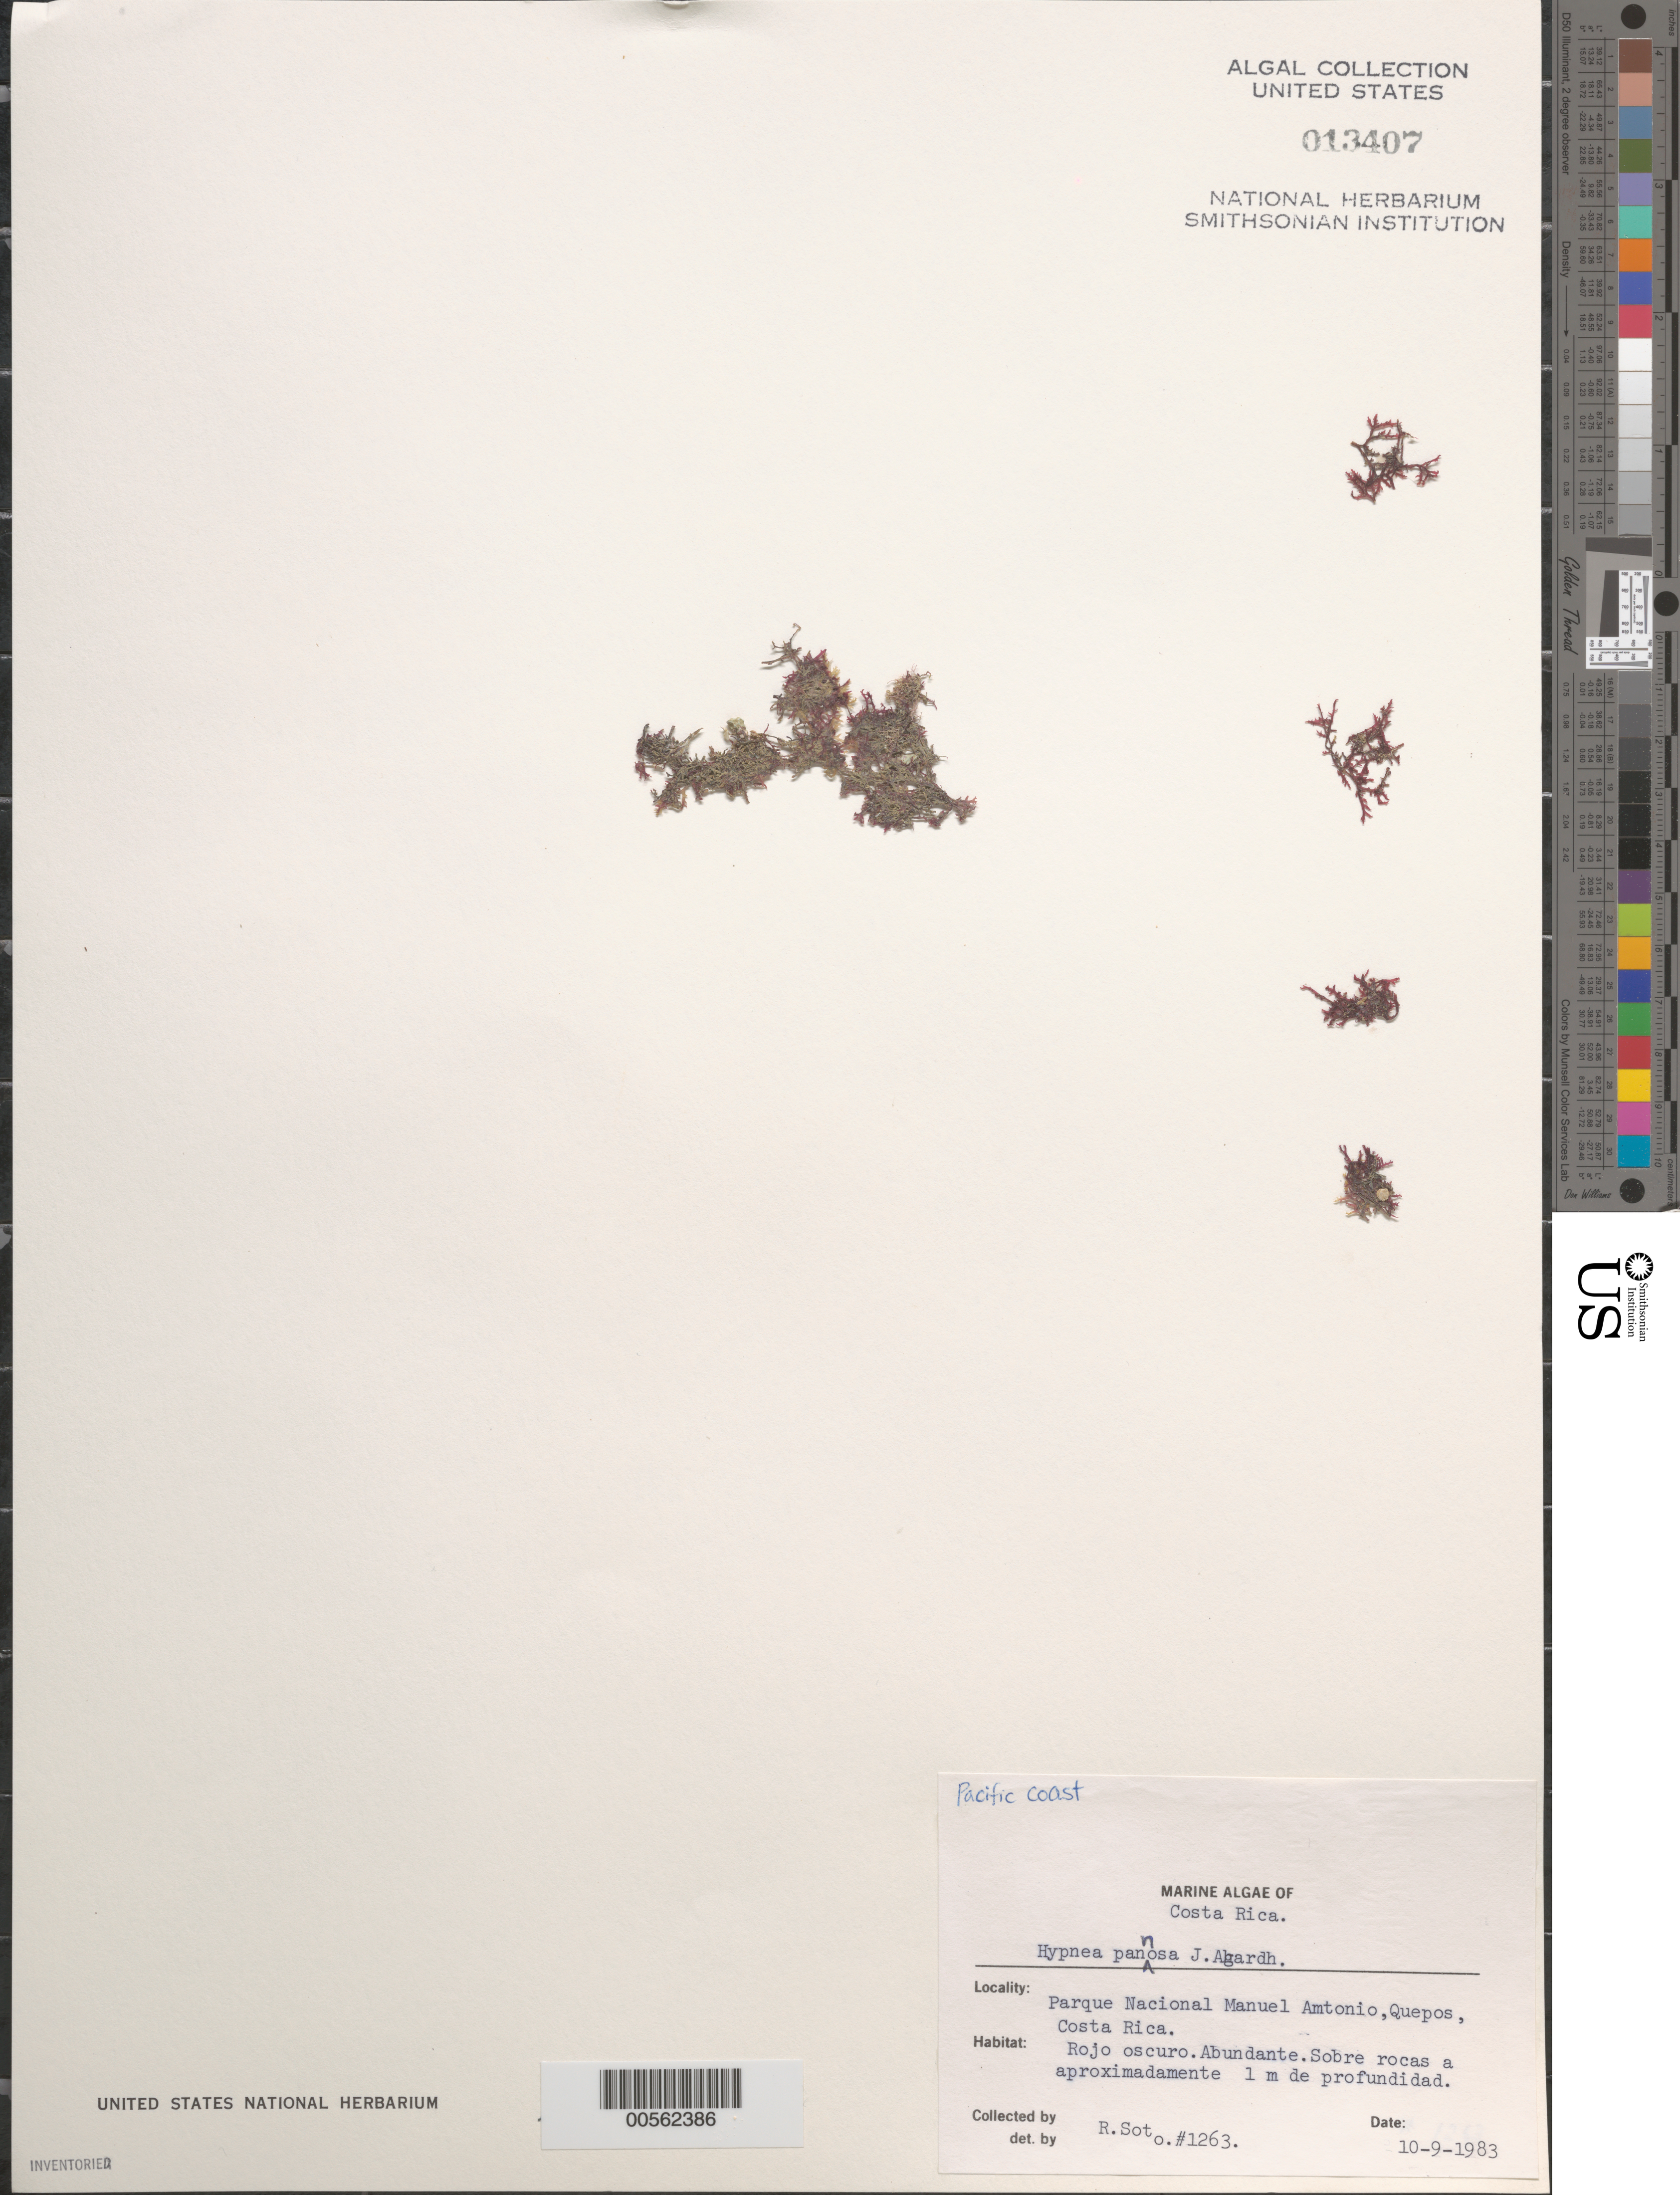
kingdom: Plantae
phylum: Rhodophyta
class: Florideophyceae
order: Gigartinales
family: Cystocloniaceae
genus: Hypnea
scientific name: Hypnea pannosa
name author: J. Agardh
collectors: R. Soto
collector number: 1263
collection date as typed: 10 Sep 1983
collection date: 1983-09-10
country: Costa Rica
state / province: Puntarenas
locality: Parque Nacional Manuel Amtonio, Quepos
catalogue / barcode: US 13407